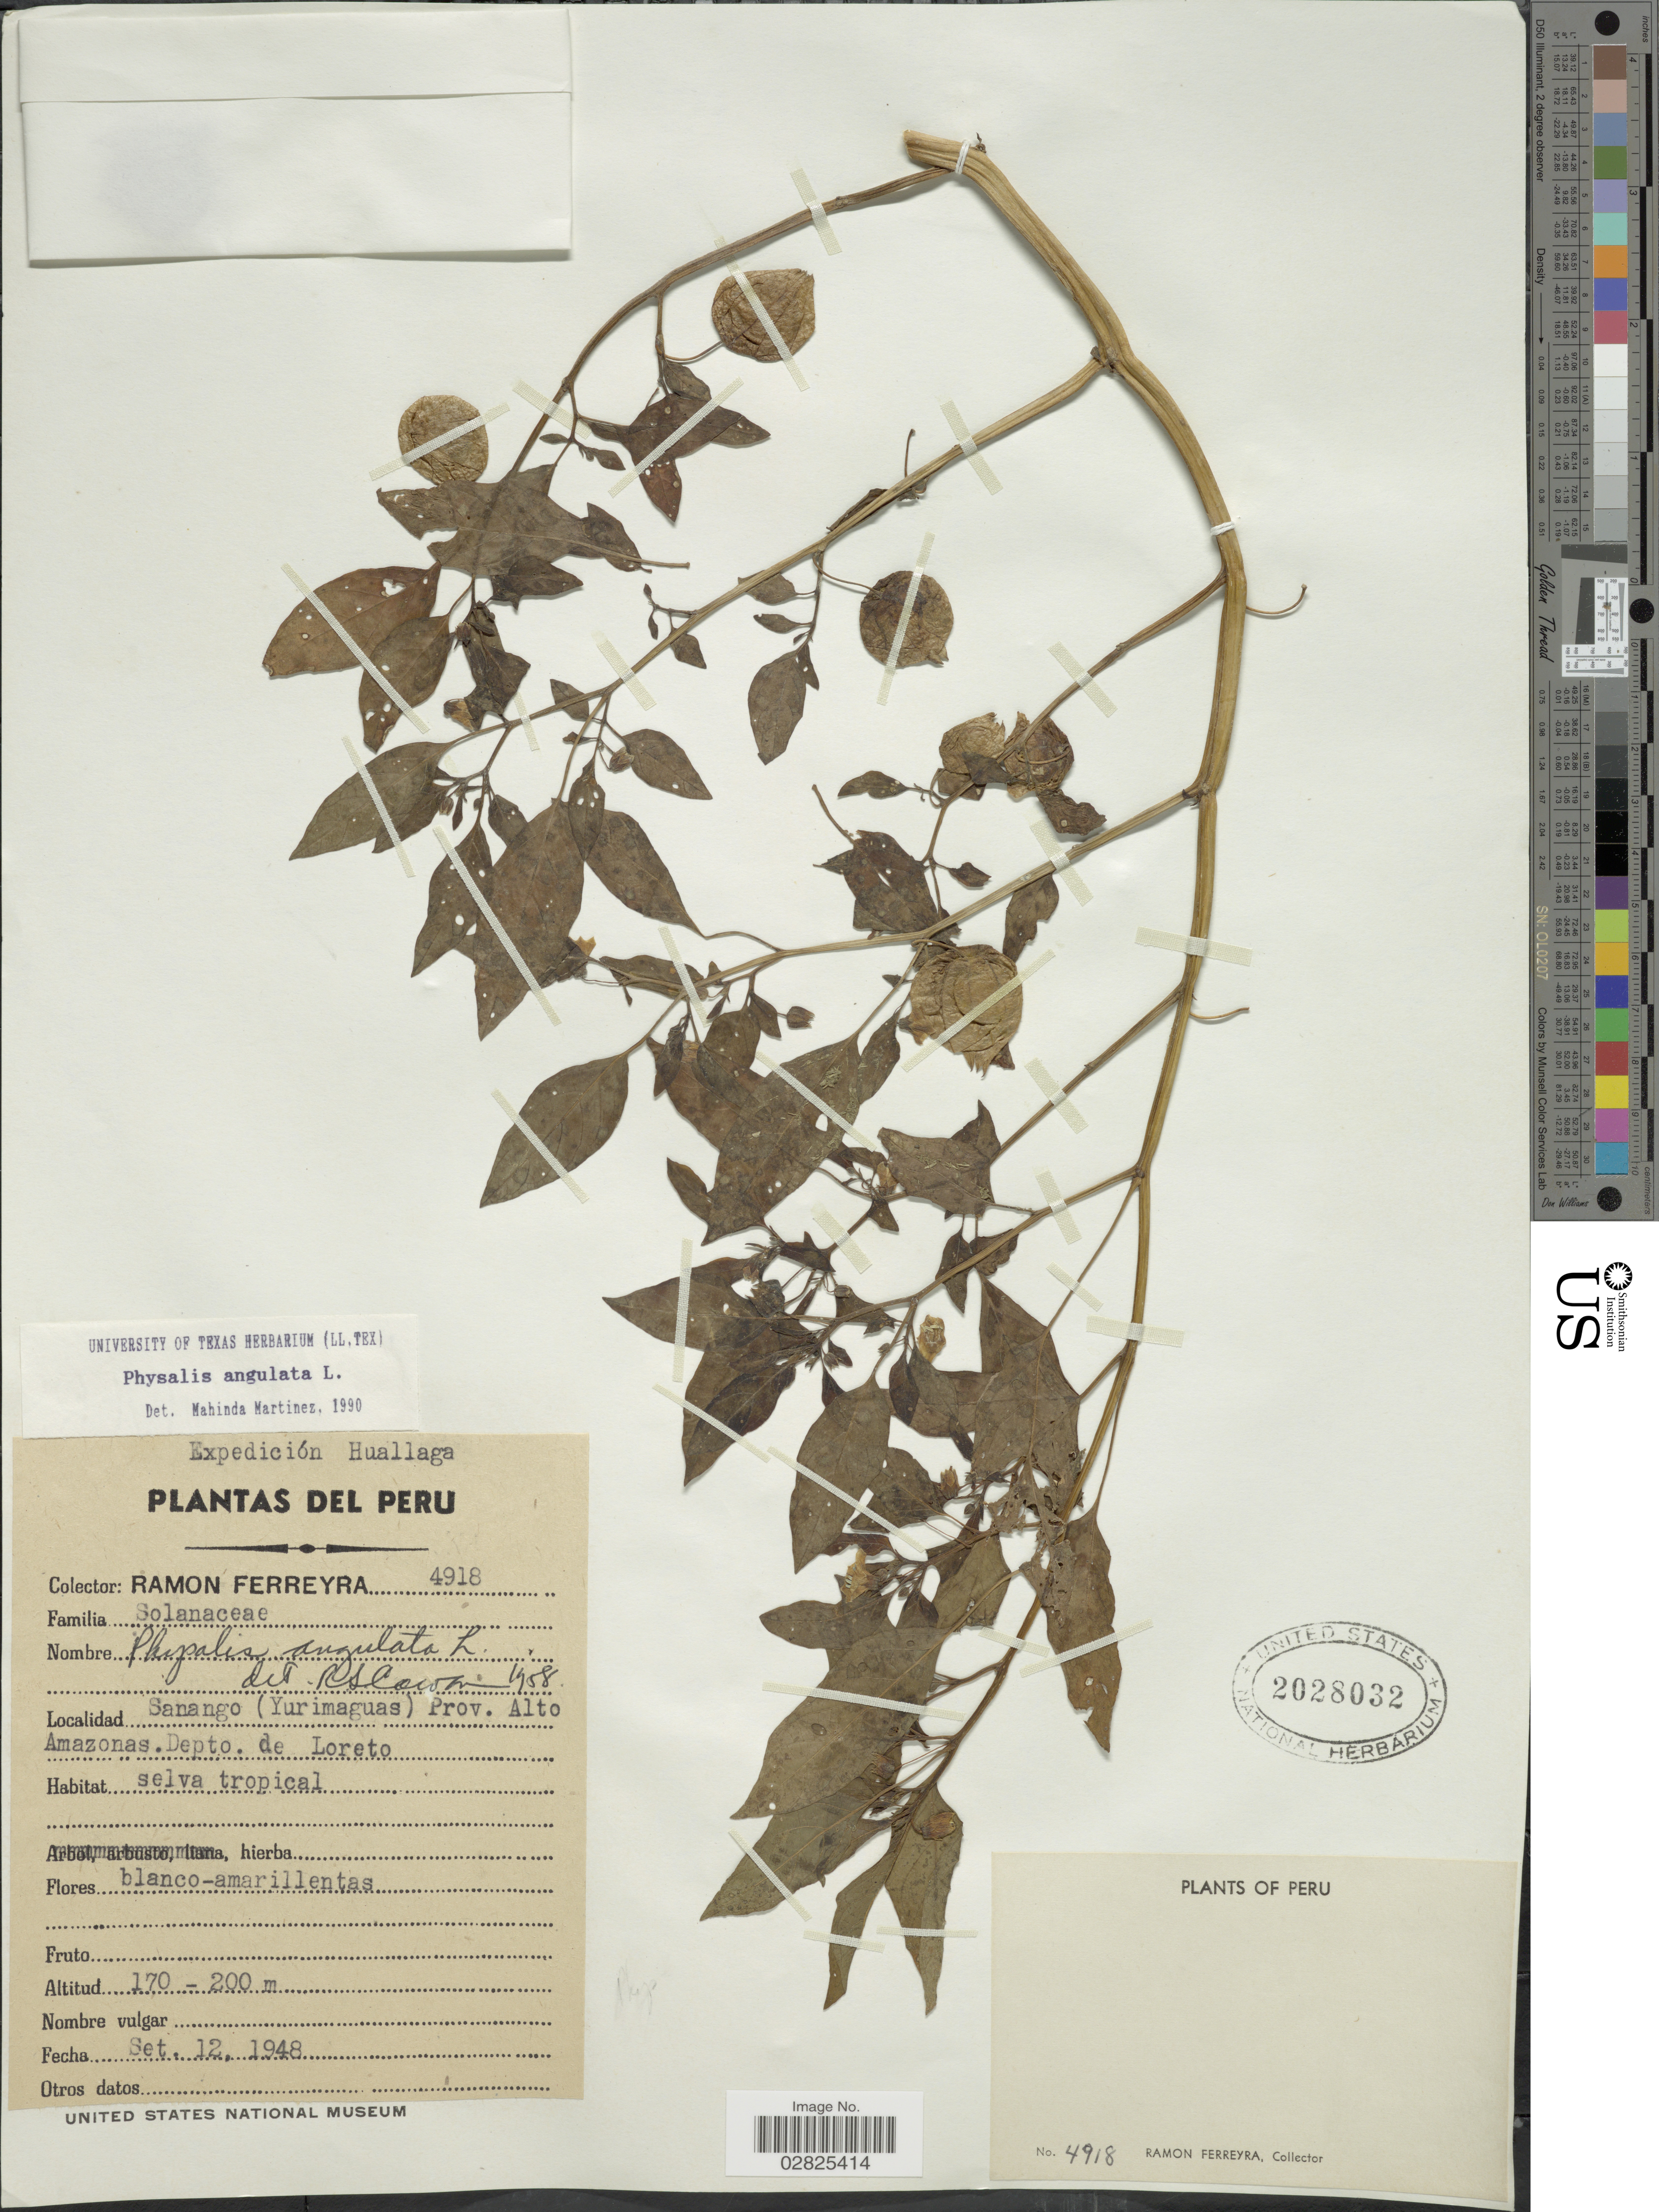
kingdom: Plantae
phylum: Tracheophyta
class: Magnoliopsida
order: Solanales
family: Solanaceae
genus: Physalis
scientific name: Physalis angulata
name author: L.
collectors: R. A. Ferreyra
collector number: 4918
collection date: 1948-09-12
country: Peru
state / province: Loreto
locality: Sanango (Yurimaguas) Prov. Alto Amazonas. Depto. de Loreto.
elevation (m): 170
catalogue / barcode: US 2028032